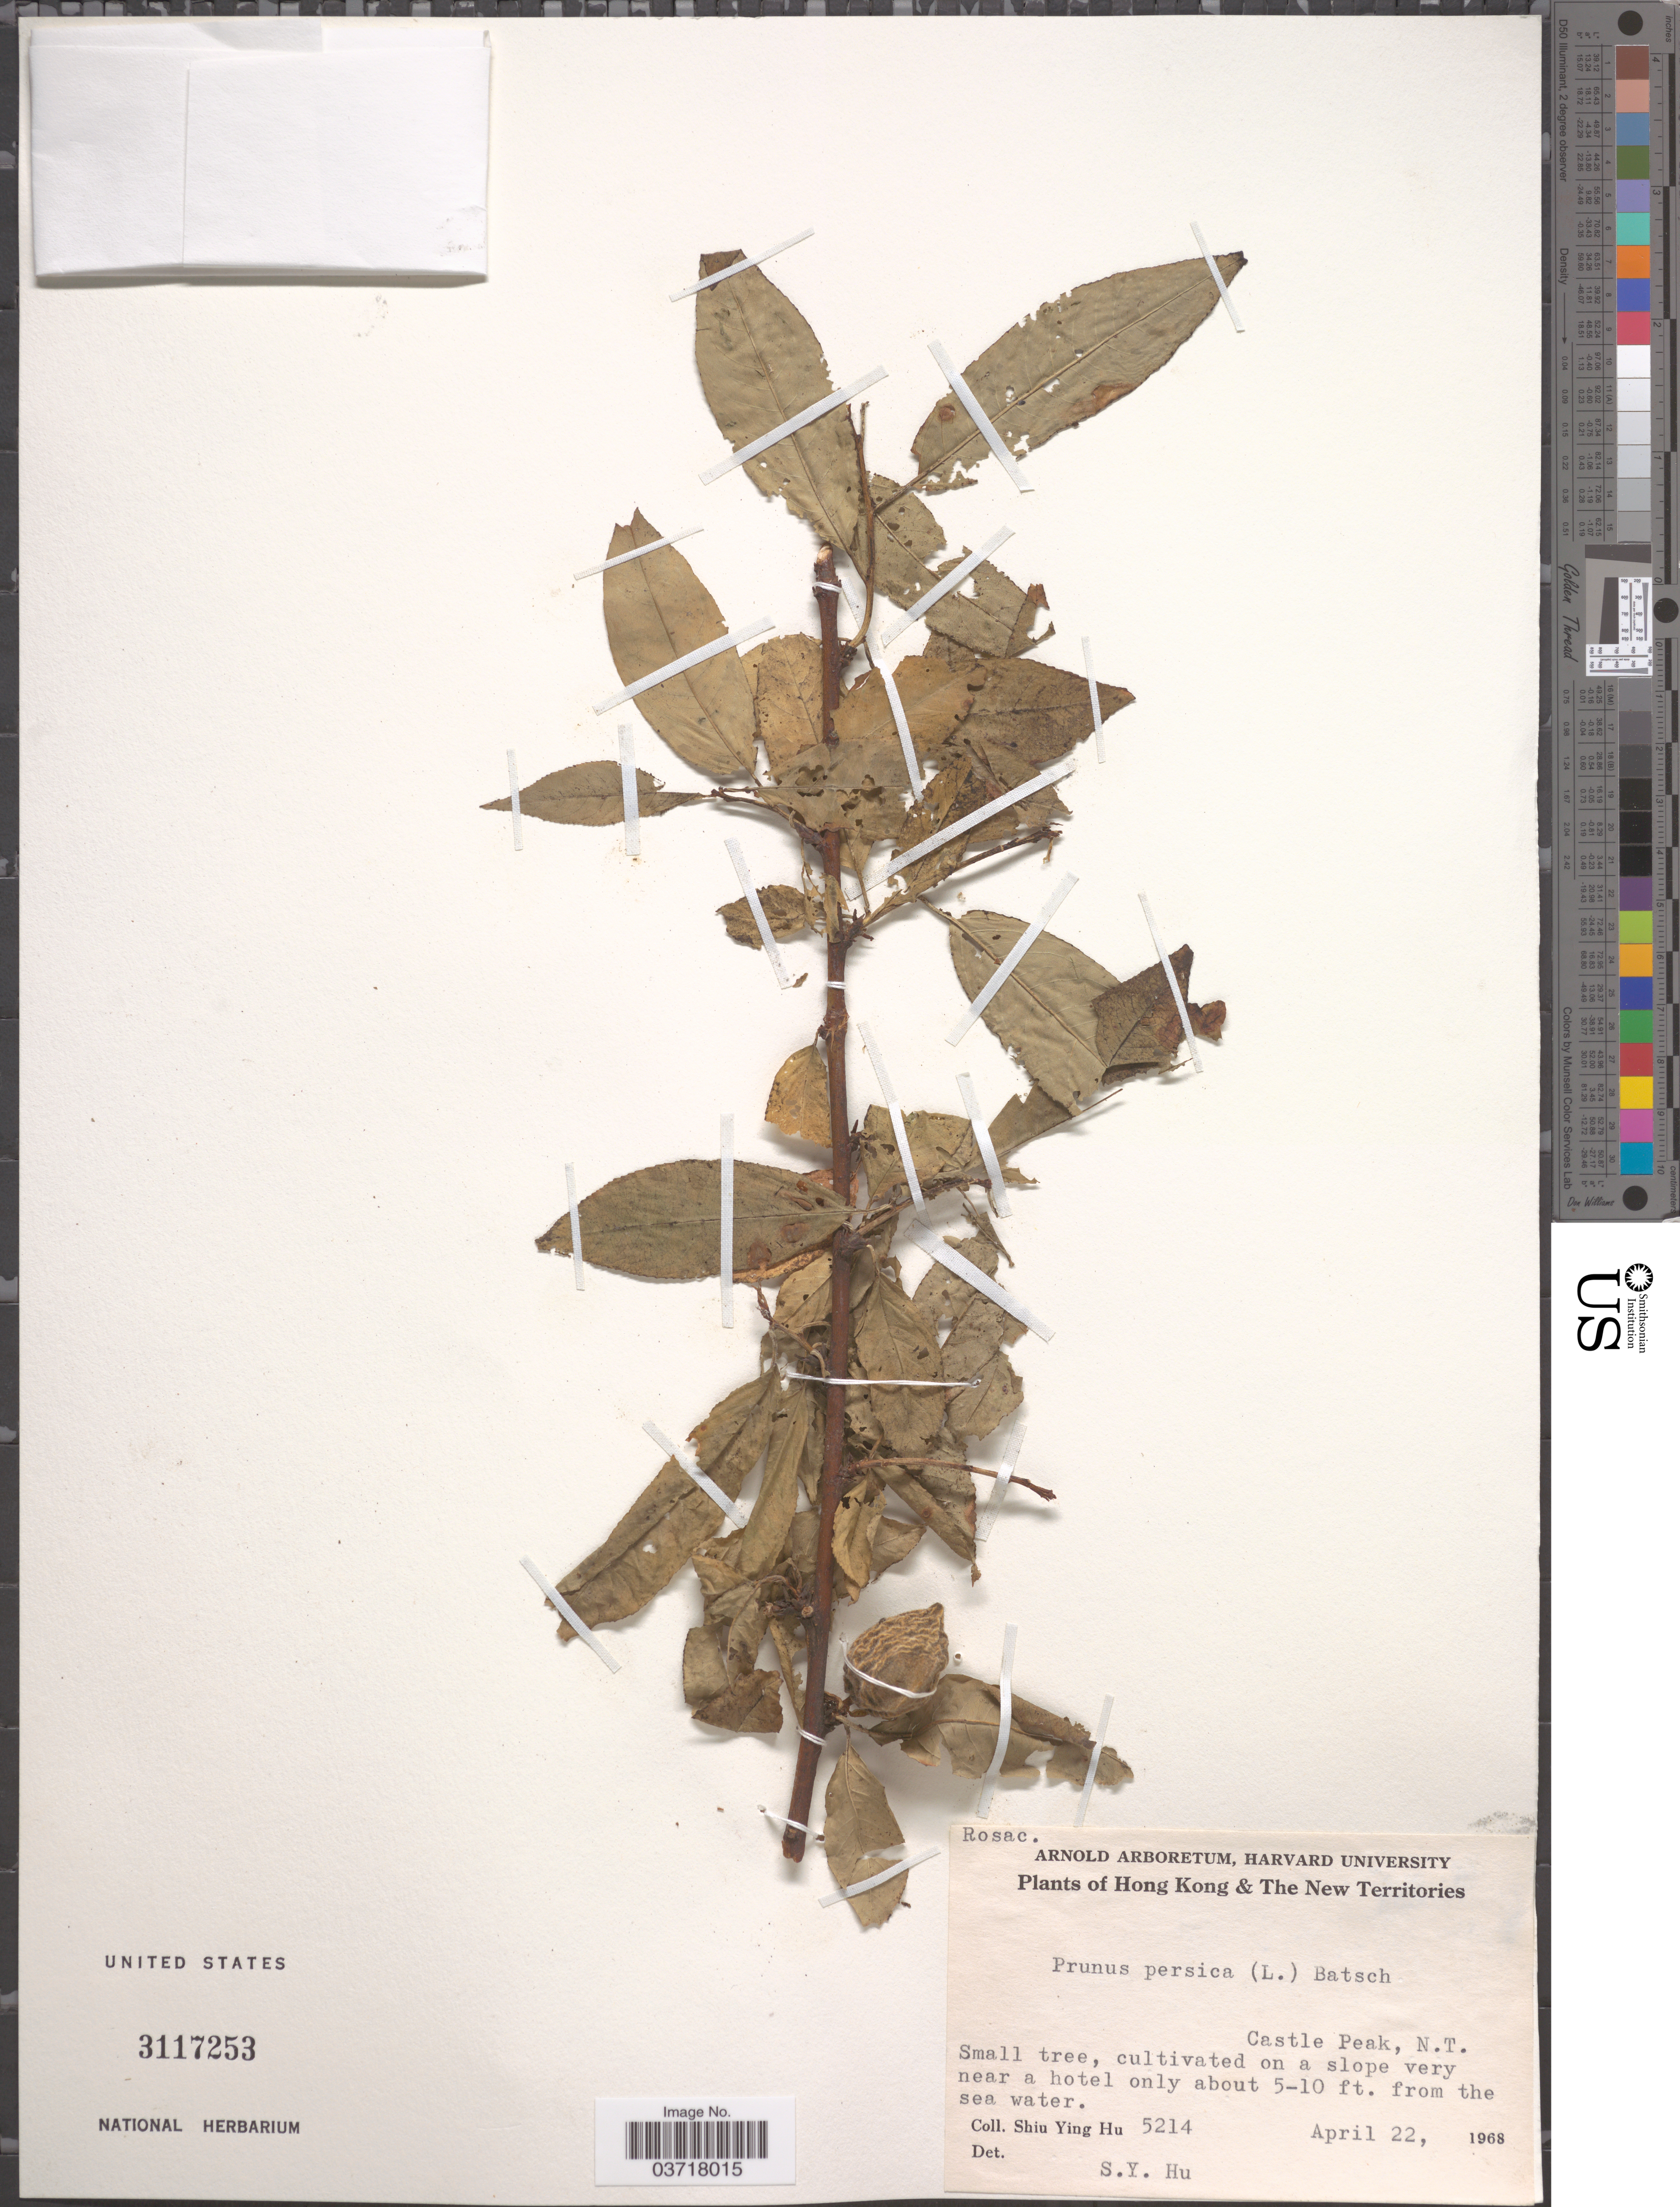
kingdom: Plantae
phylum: Tracheophyta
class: Magnoliopsida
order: Rosales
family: Rosaceae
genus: Prunus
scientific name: Prunus persica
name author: (L.) Batsch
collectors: S. Y. Hu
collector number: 5214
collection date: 1968-04-22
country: China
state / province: Hong Kong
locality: Hong Kong & The New Territories. Castle Peak, N. T. Cultivated on a slope very near a hotel.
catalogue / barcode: US 3117253